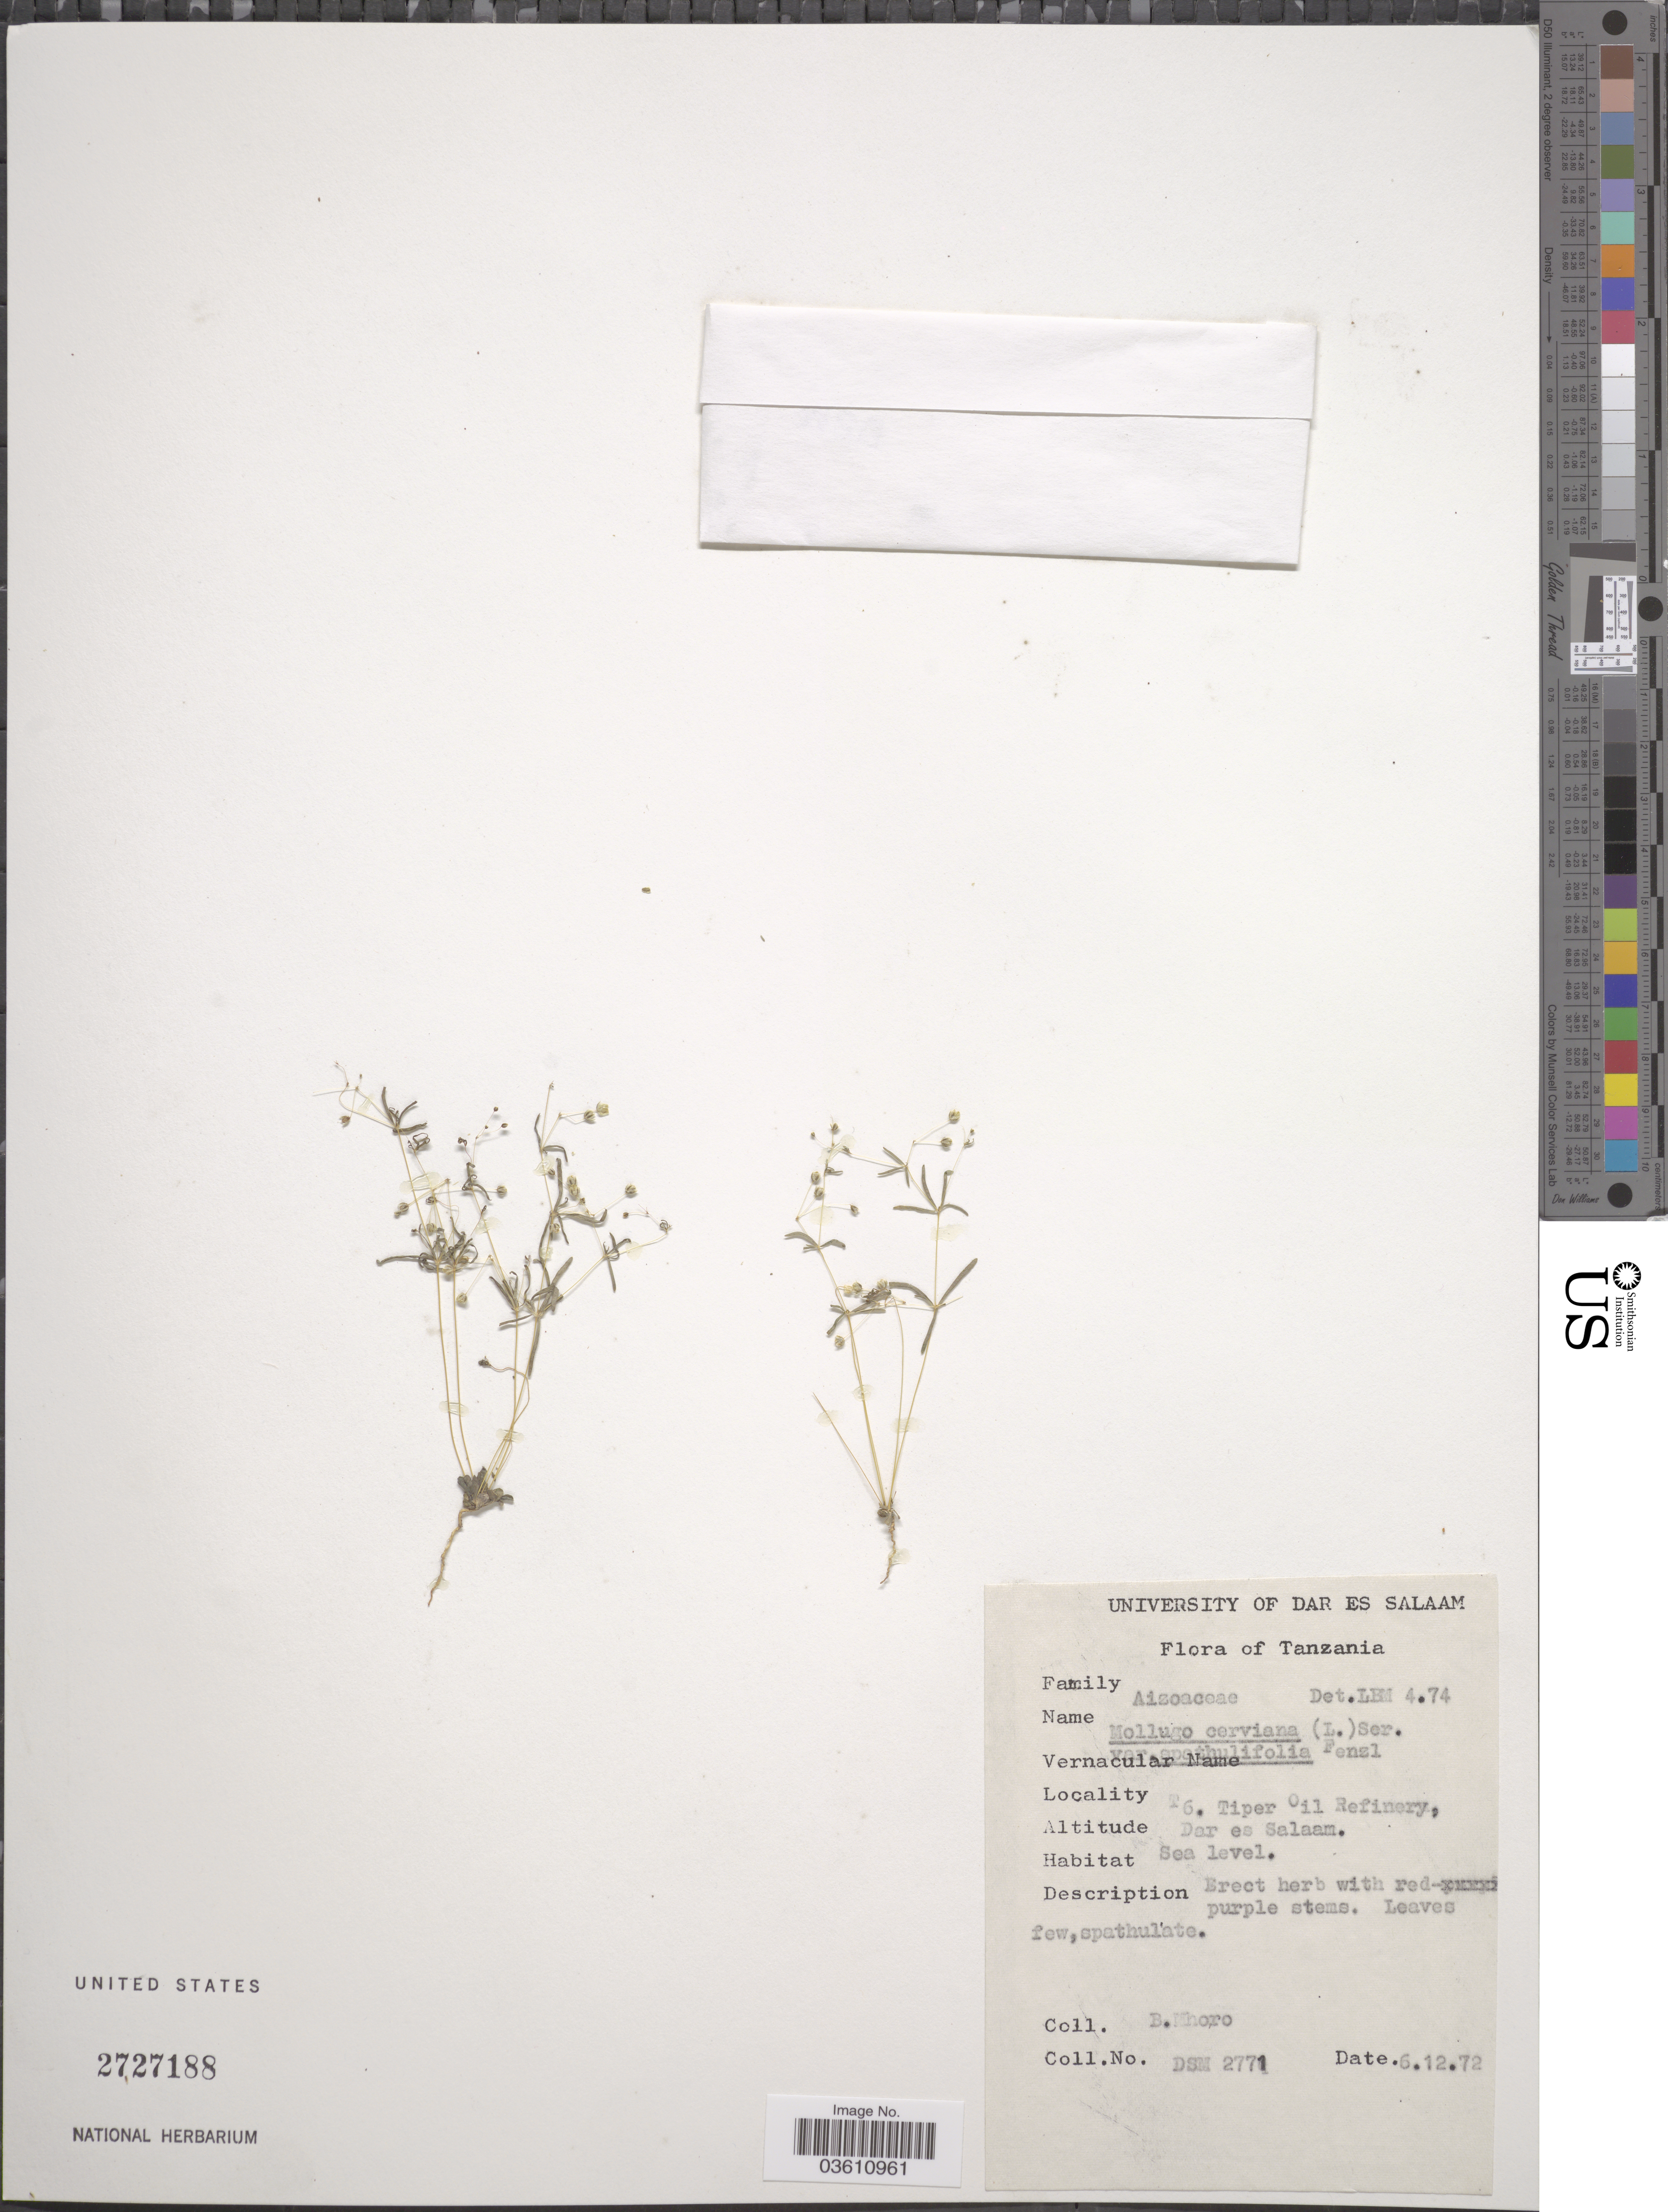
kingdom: Plantae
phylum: Tracheophyta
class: Magnoliopsida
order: Caryophyllales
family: Molluginaceae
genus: Hypertelis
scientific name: Hypertelis umbellata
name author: (Forssk.) Thulin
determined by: Strong, Mark T., (BOT), Smithsonian Institution - National Museum of Natural History (UNITED STATES)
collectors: B. Mhoro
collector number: DSM2771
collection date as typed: Transcribed d/m/y: 6/12/72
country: Tanzania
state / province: Dar es Salaam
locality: T6. Tiper Oil Refinery.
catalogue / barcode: US 2727188